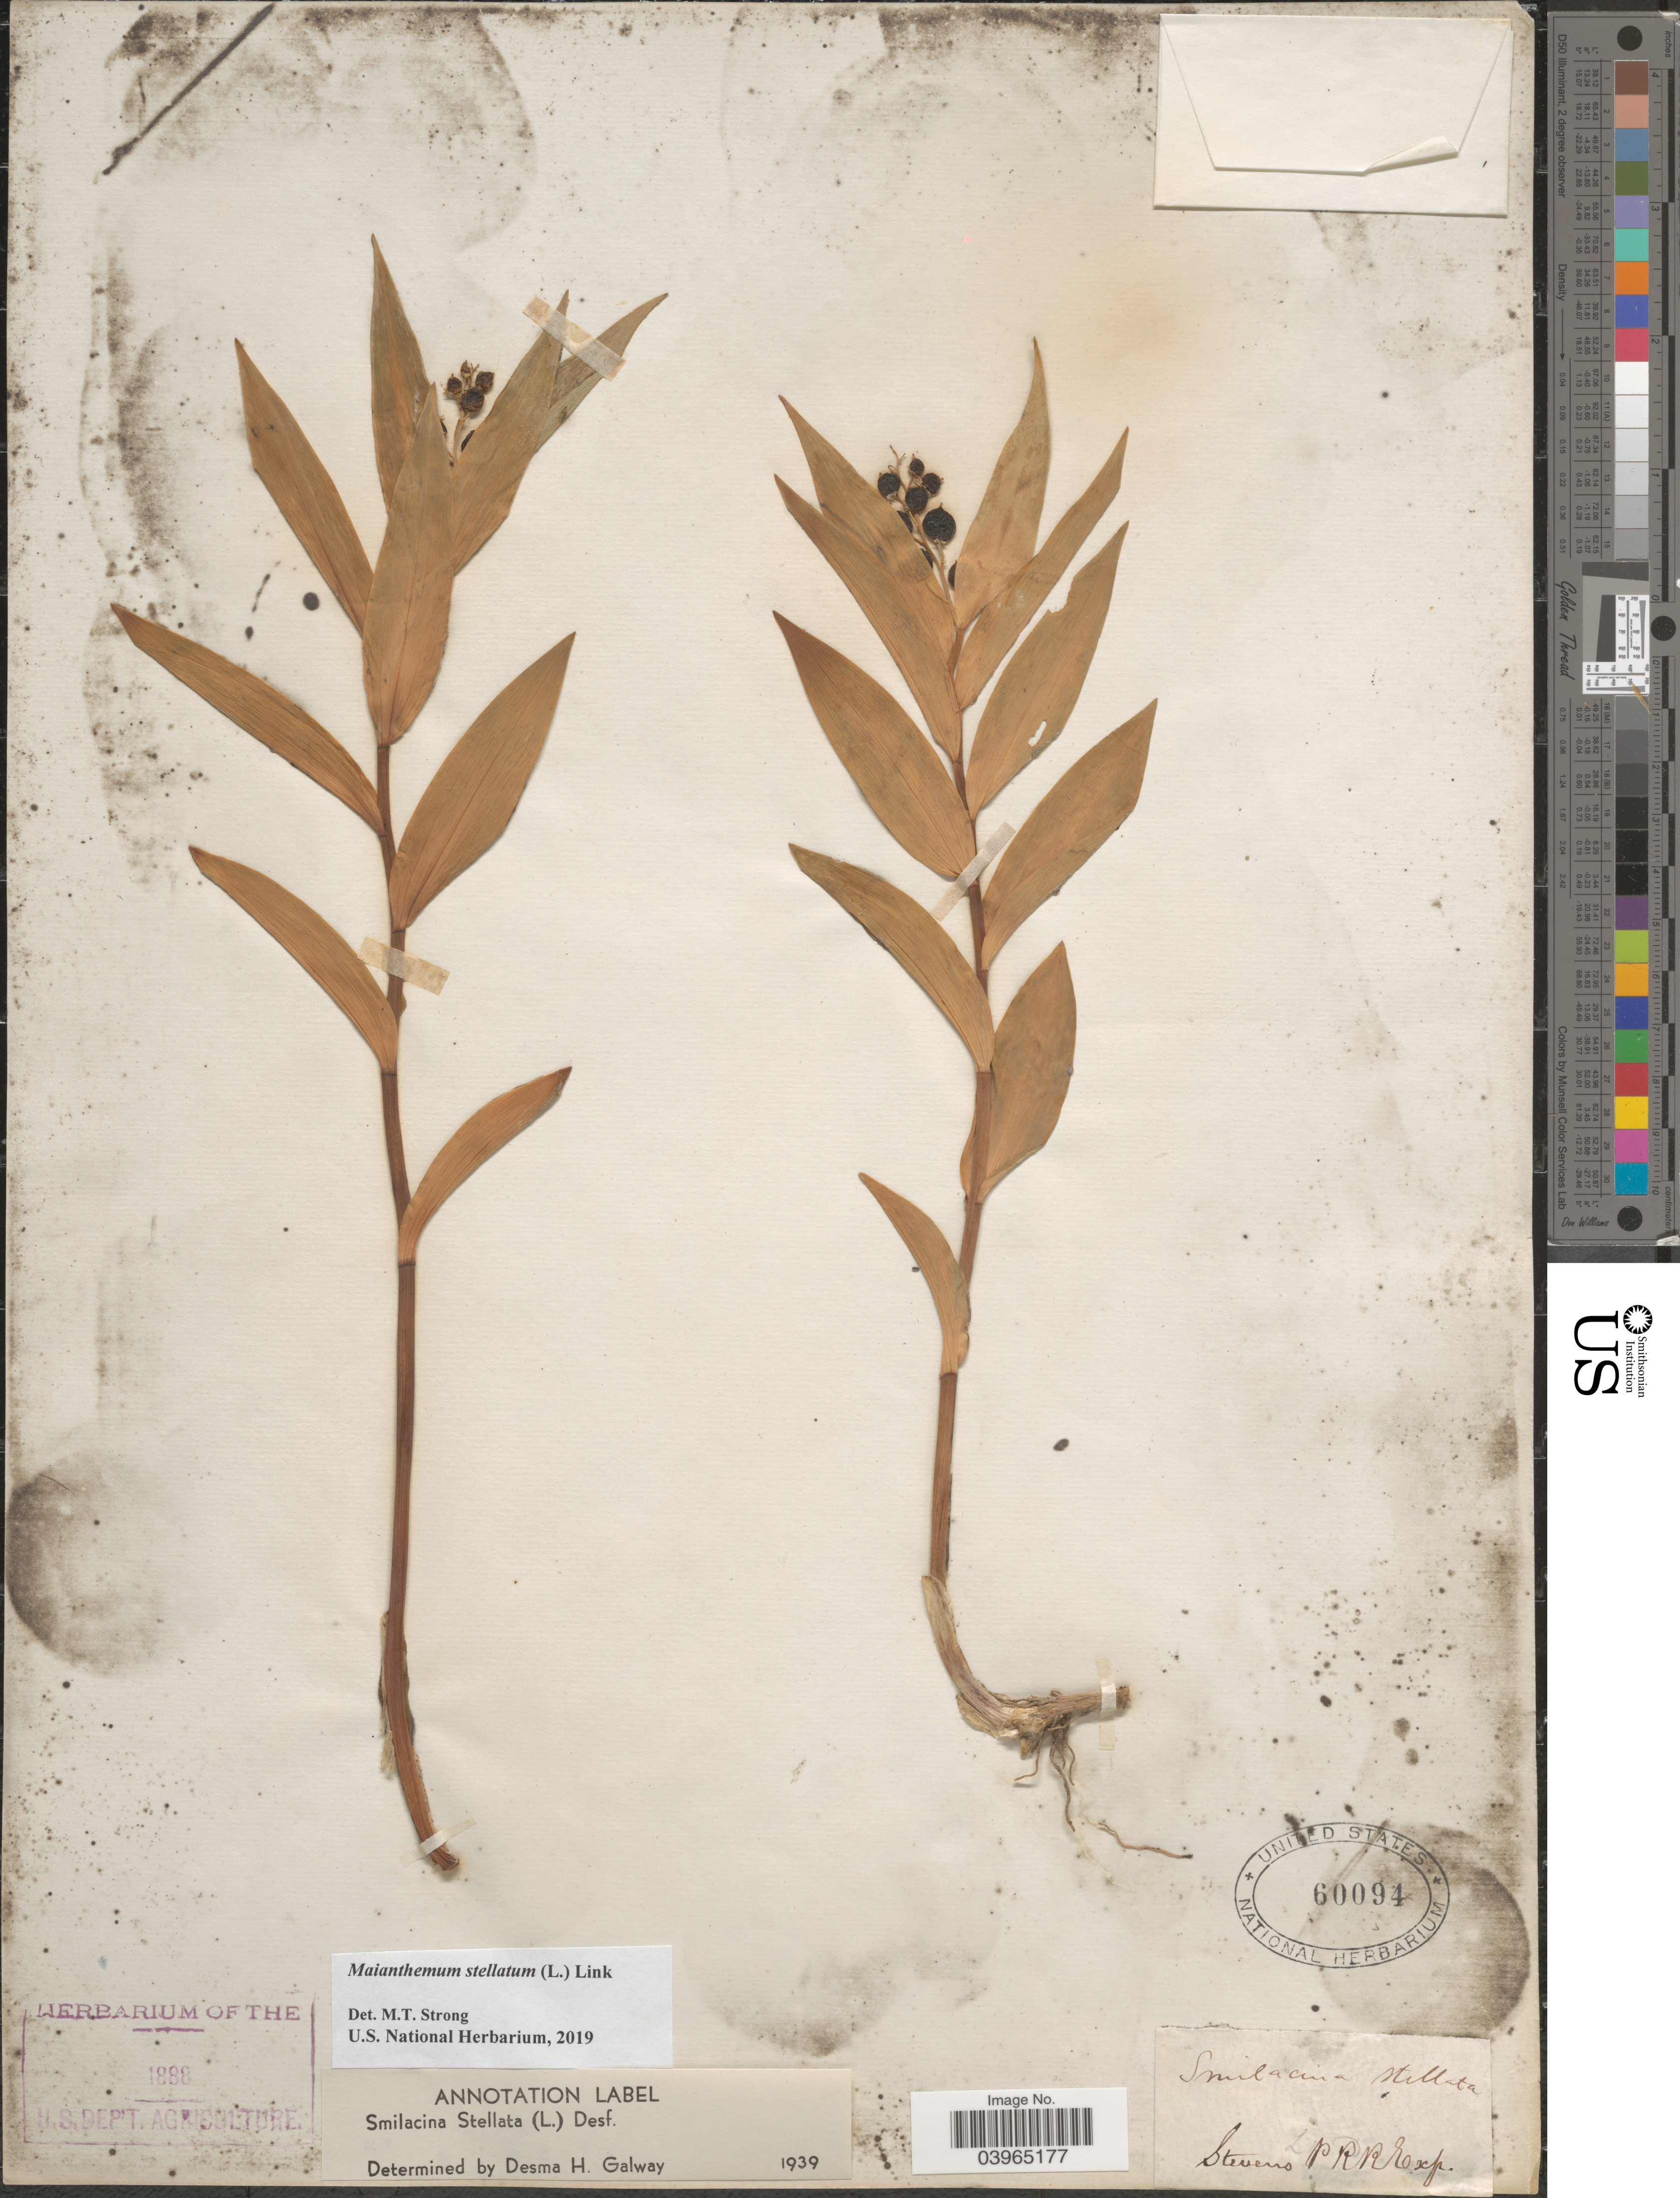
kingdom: Plantae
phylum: Tracheophyta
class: Liliopsida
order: Asparagales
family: Asparagaceae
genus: Maianthemum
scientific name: Maianthemum stellatum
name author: (L.) Link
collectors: Stevens Pacific Railroad Survey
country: United States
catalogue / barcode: US 60094